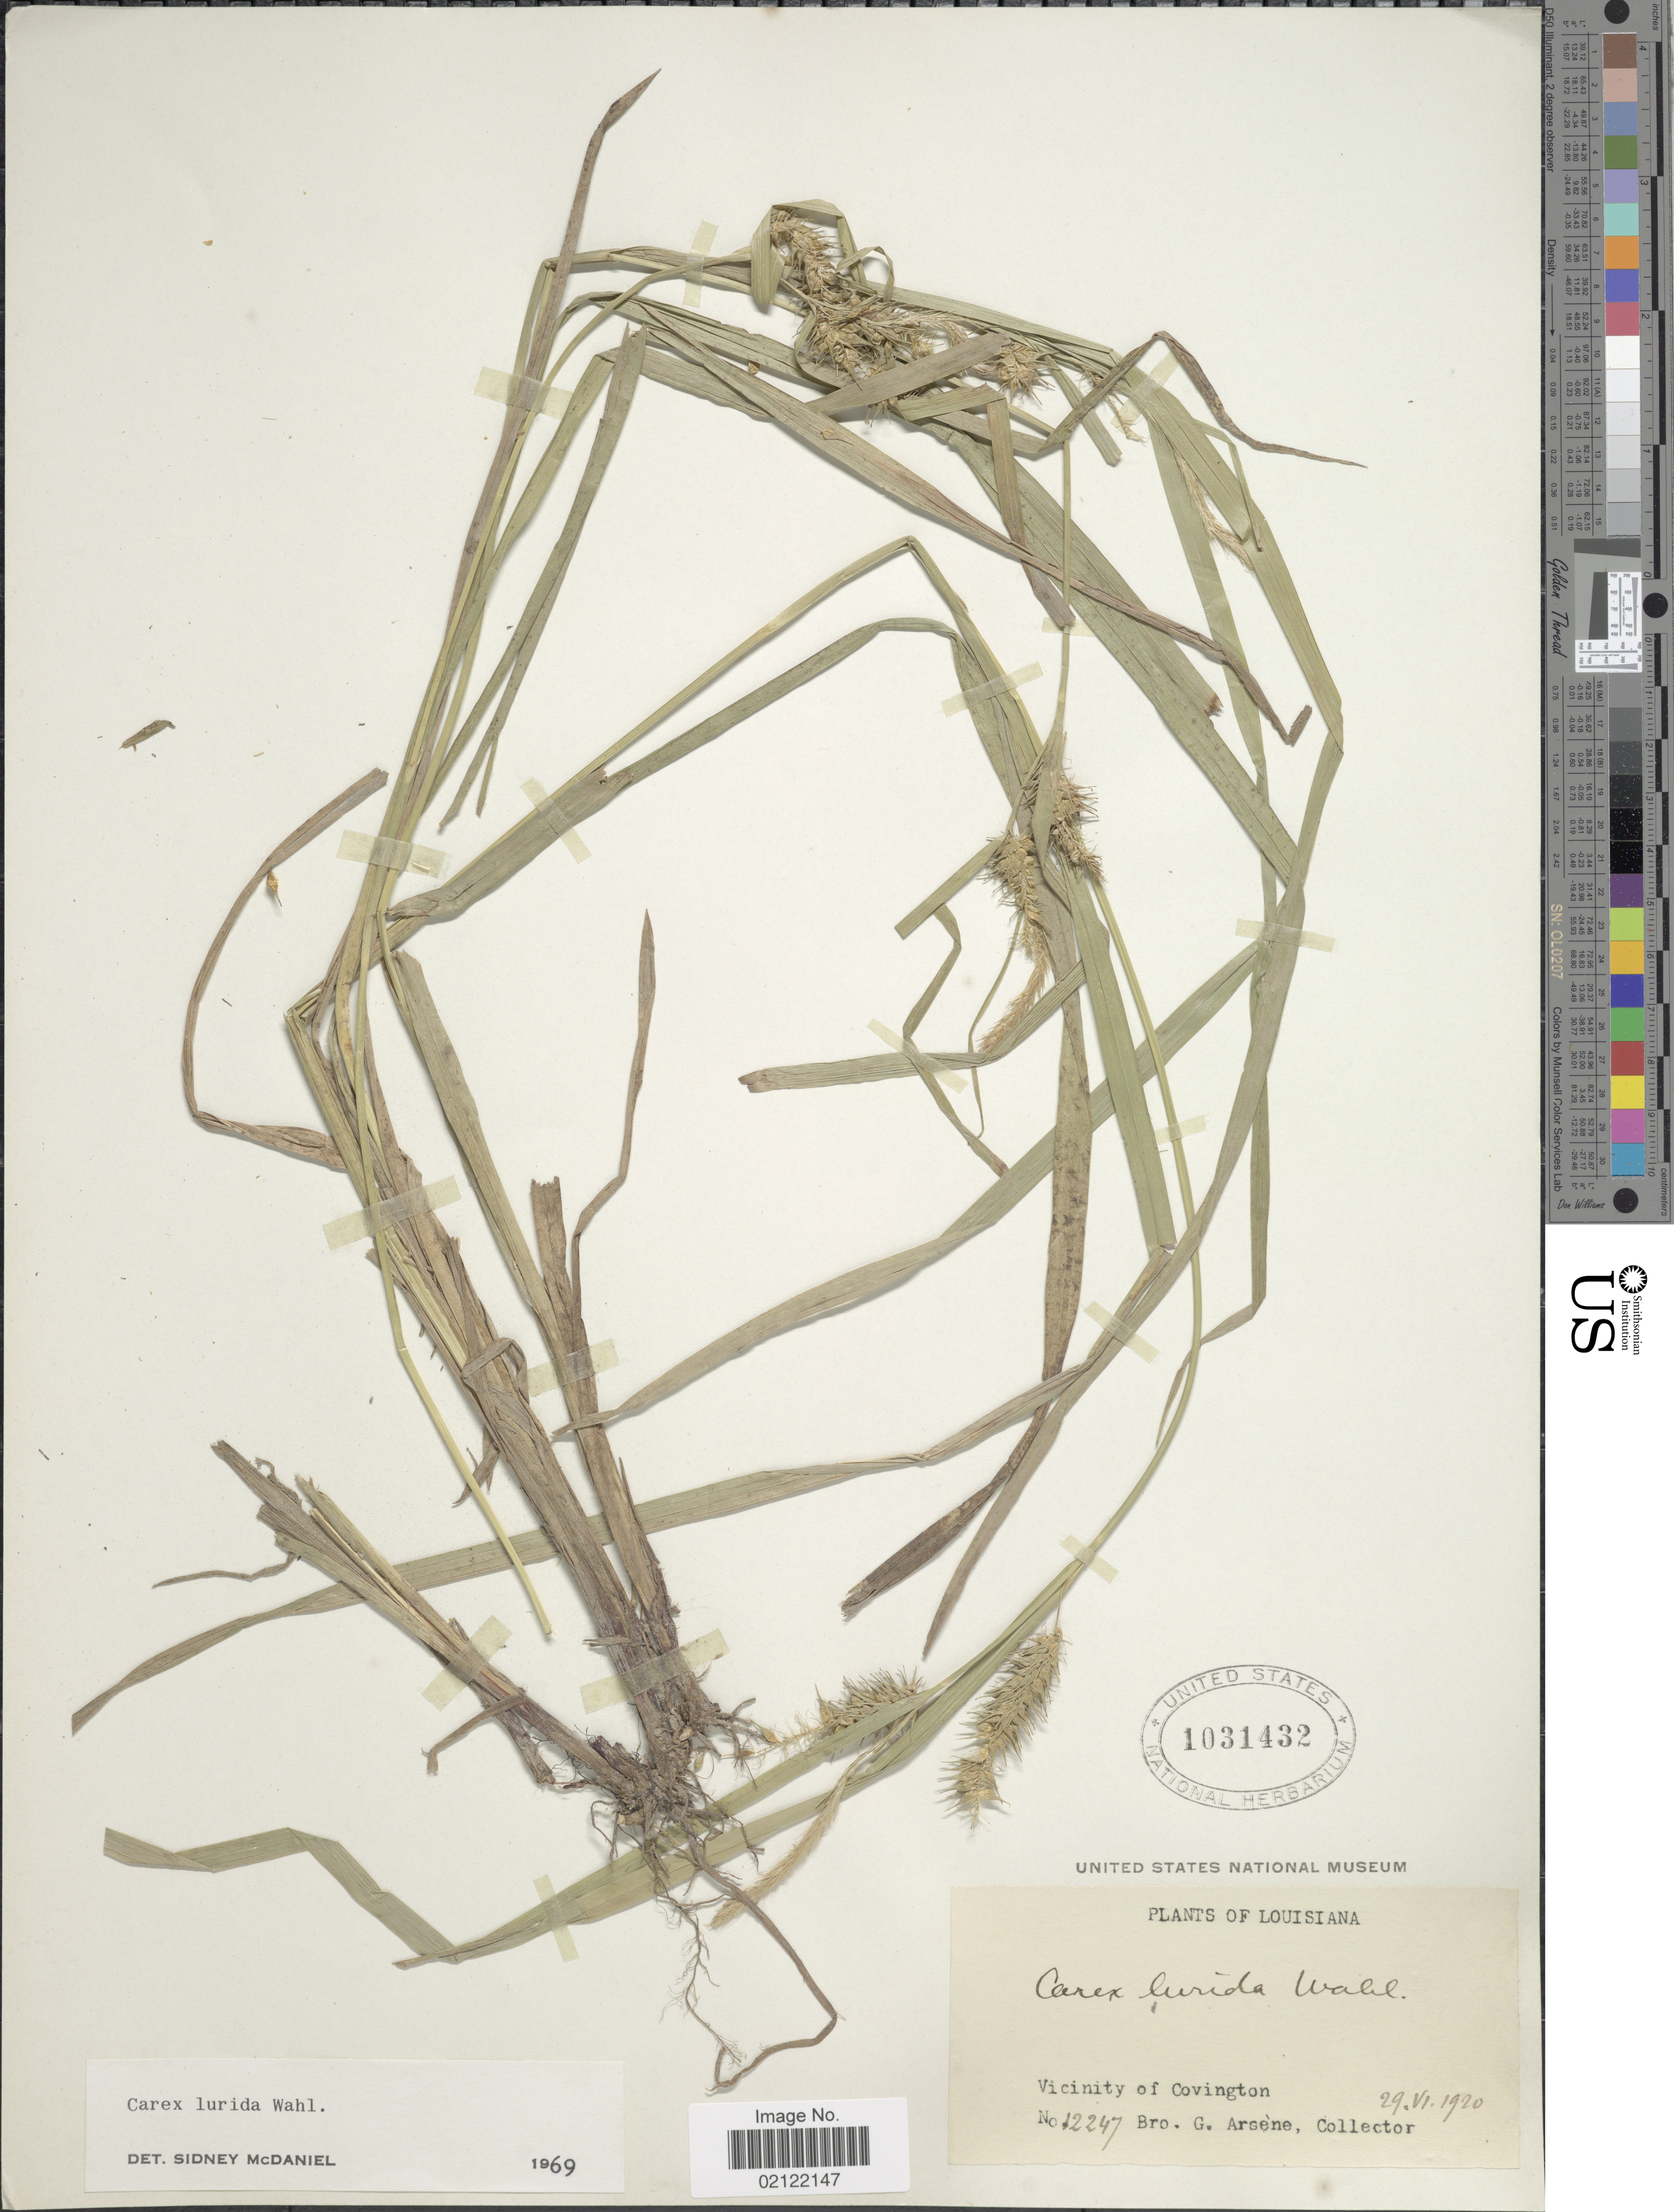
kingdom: Plantae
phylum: Tracheophyta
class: Liliopsida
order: Poales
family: Cyperaceae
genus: Carex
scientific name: Carex lurida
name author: Wahlenb.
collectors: Bro. G. Arsène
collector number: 12247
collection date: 1920-06-29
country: United States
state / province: Louisiana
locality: Vicinity of Covington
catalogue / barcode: US 1031432